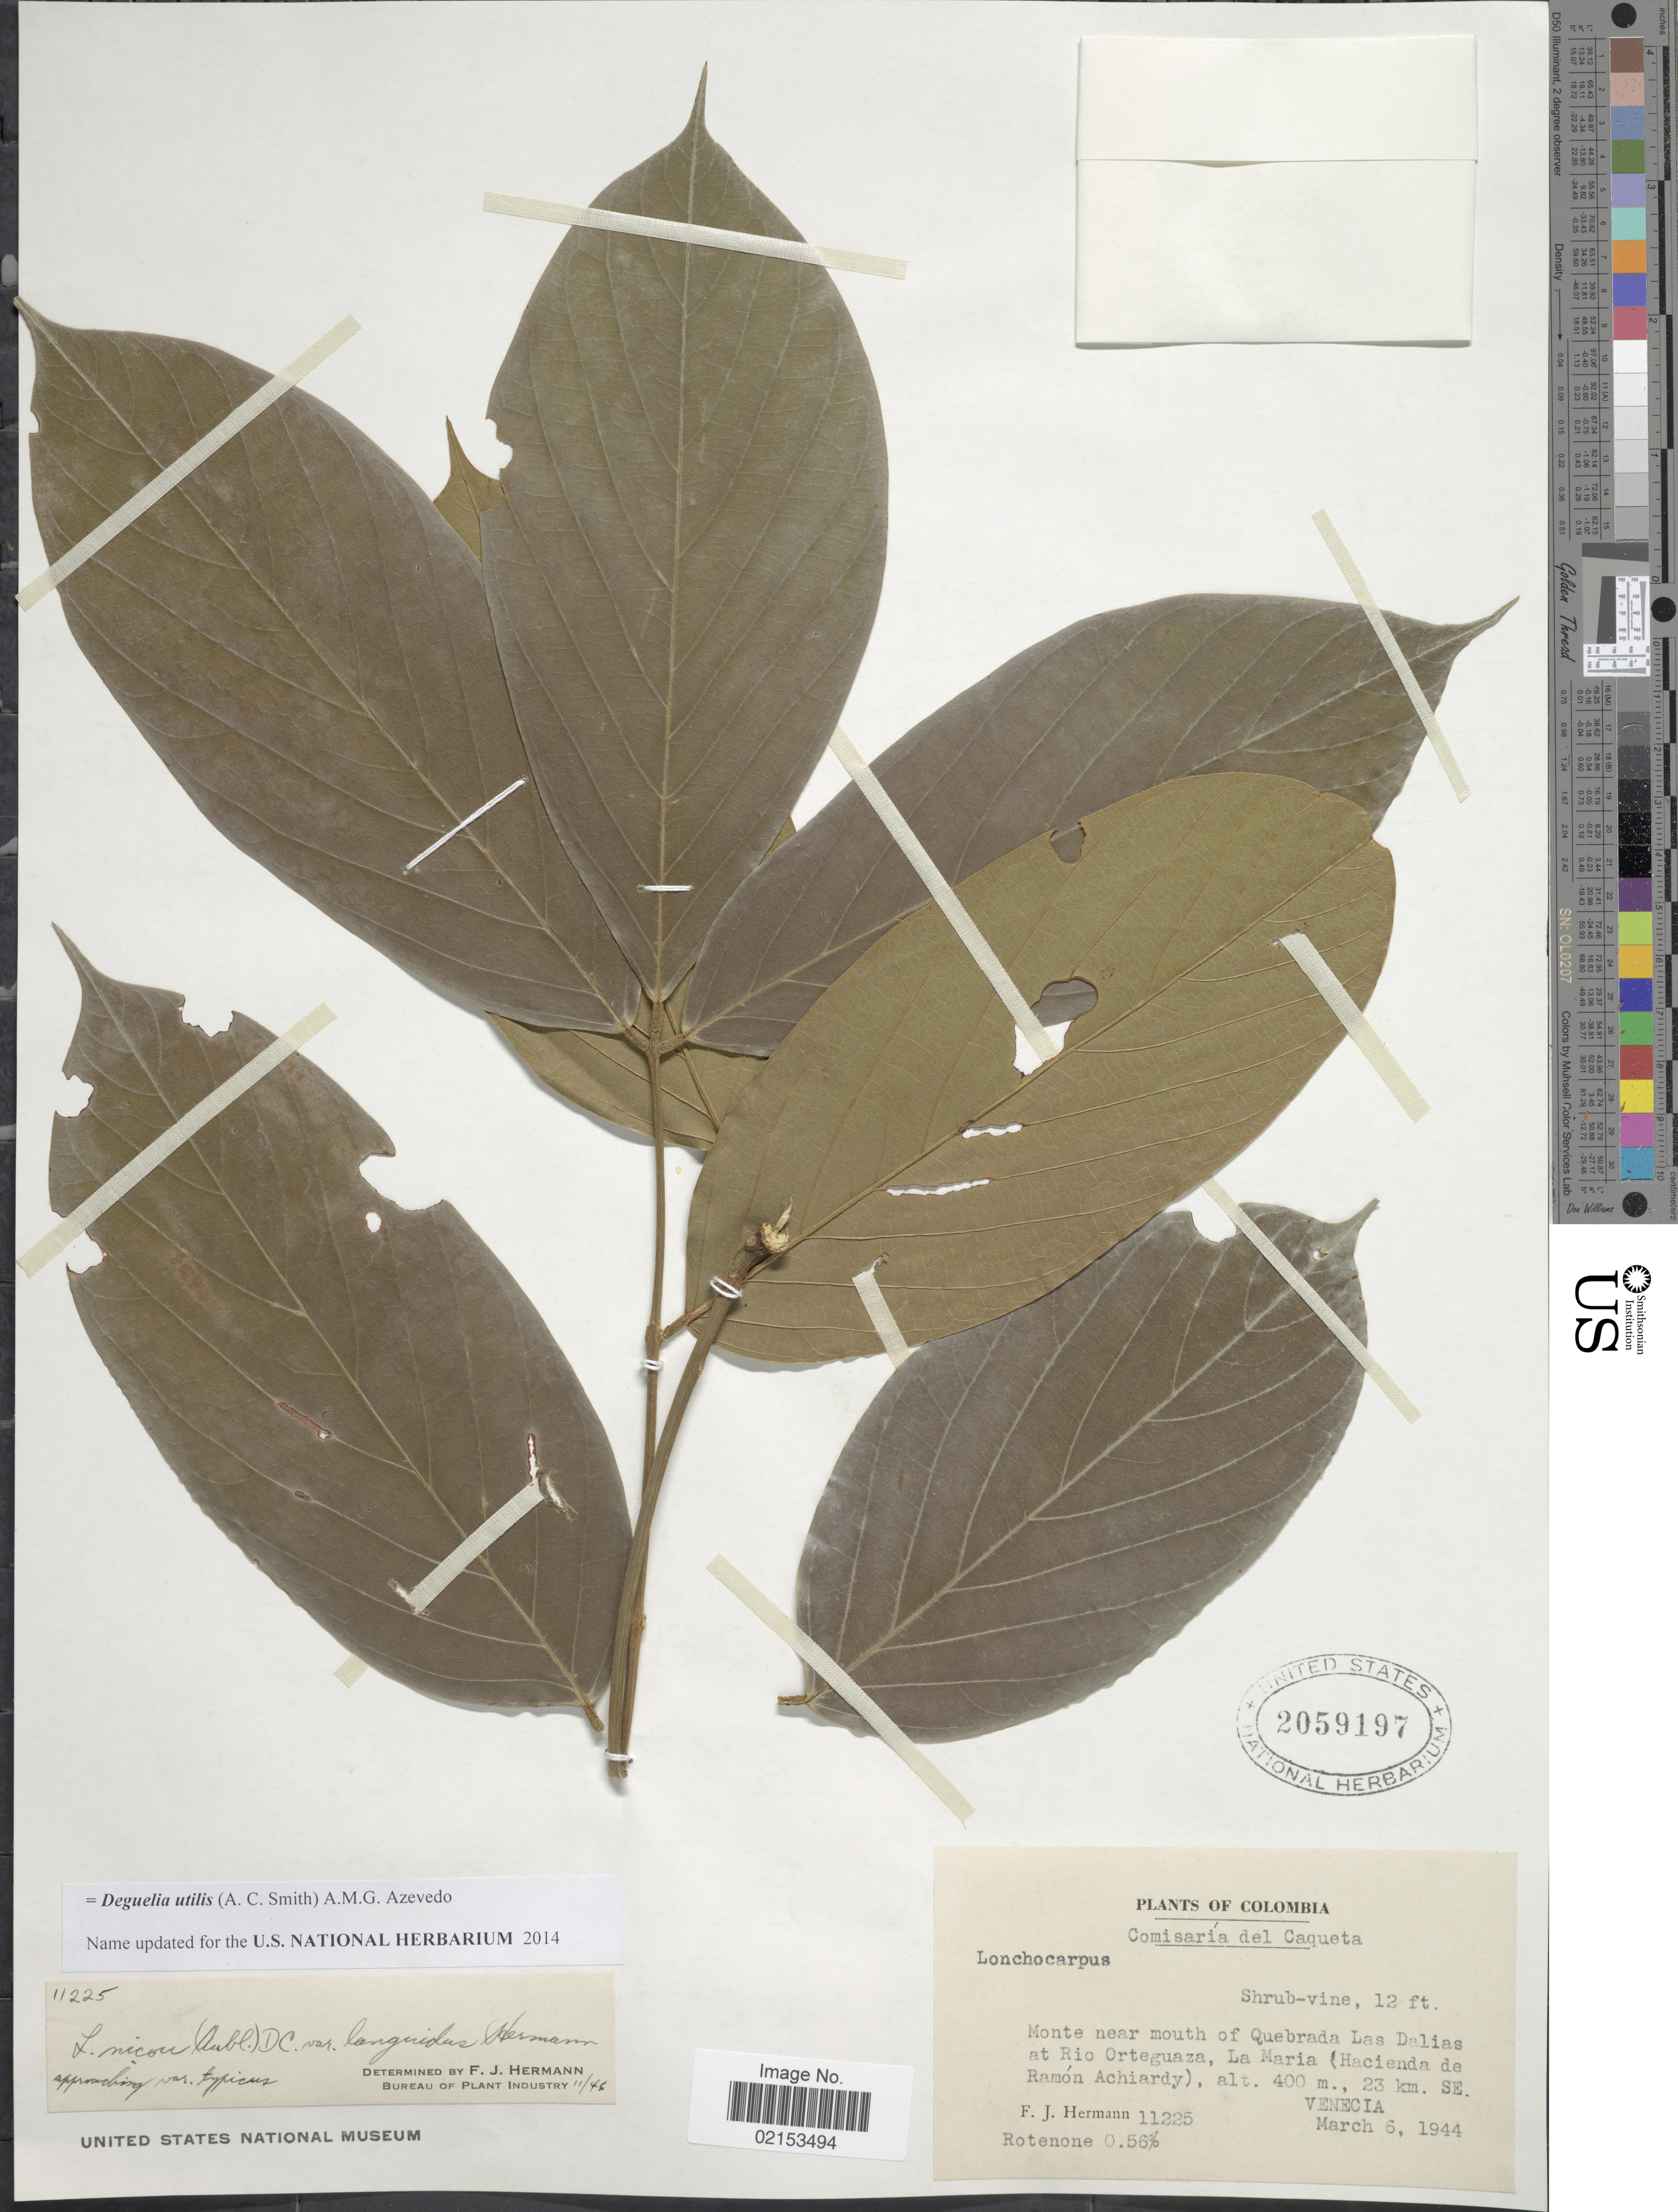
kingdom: Plantae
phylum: Tracheophyta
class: Magnoliopsida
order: Fabales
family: Fabaceae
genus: Deguelia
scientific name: Deguelia utilis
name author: (A.C. Sm.) A.M.G. Azevedo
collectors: F. J. Hermann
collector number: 11225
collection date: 1944-03-06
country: Colombia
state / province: Caquetá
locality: Comisaria del Caqueta, monte near mouth of Quebrada Las Dalias at Rio Orteguaza, la Maria (Hacienda de Ramon Achiardy), 23 km. SE Venecia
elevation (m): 400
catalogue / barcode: US 2059197